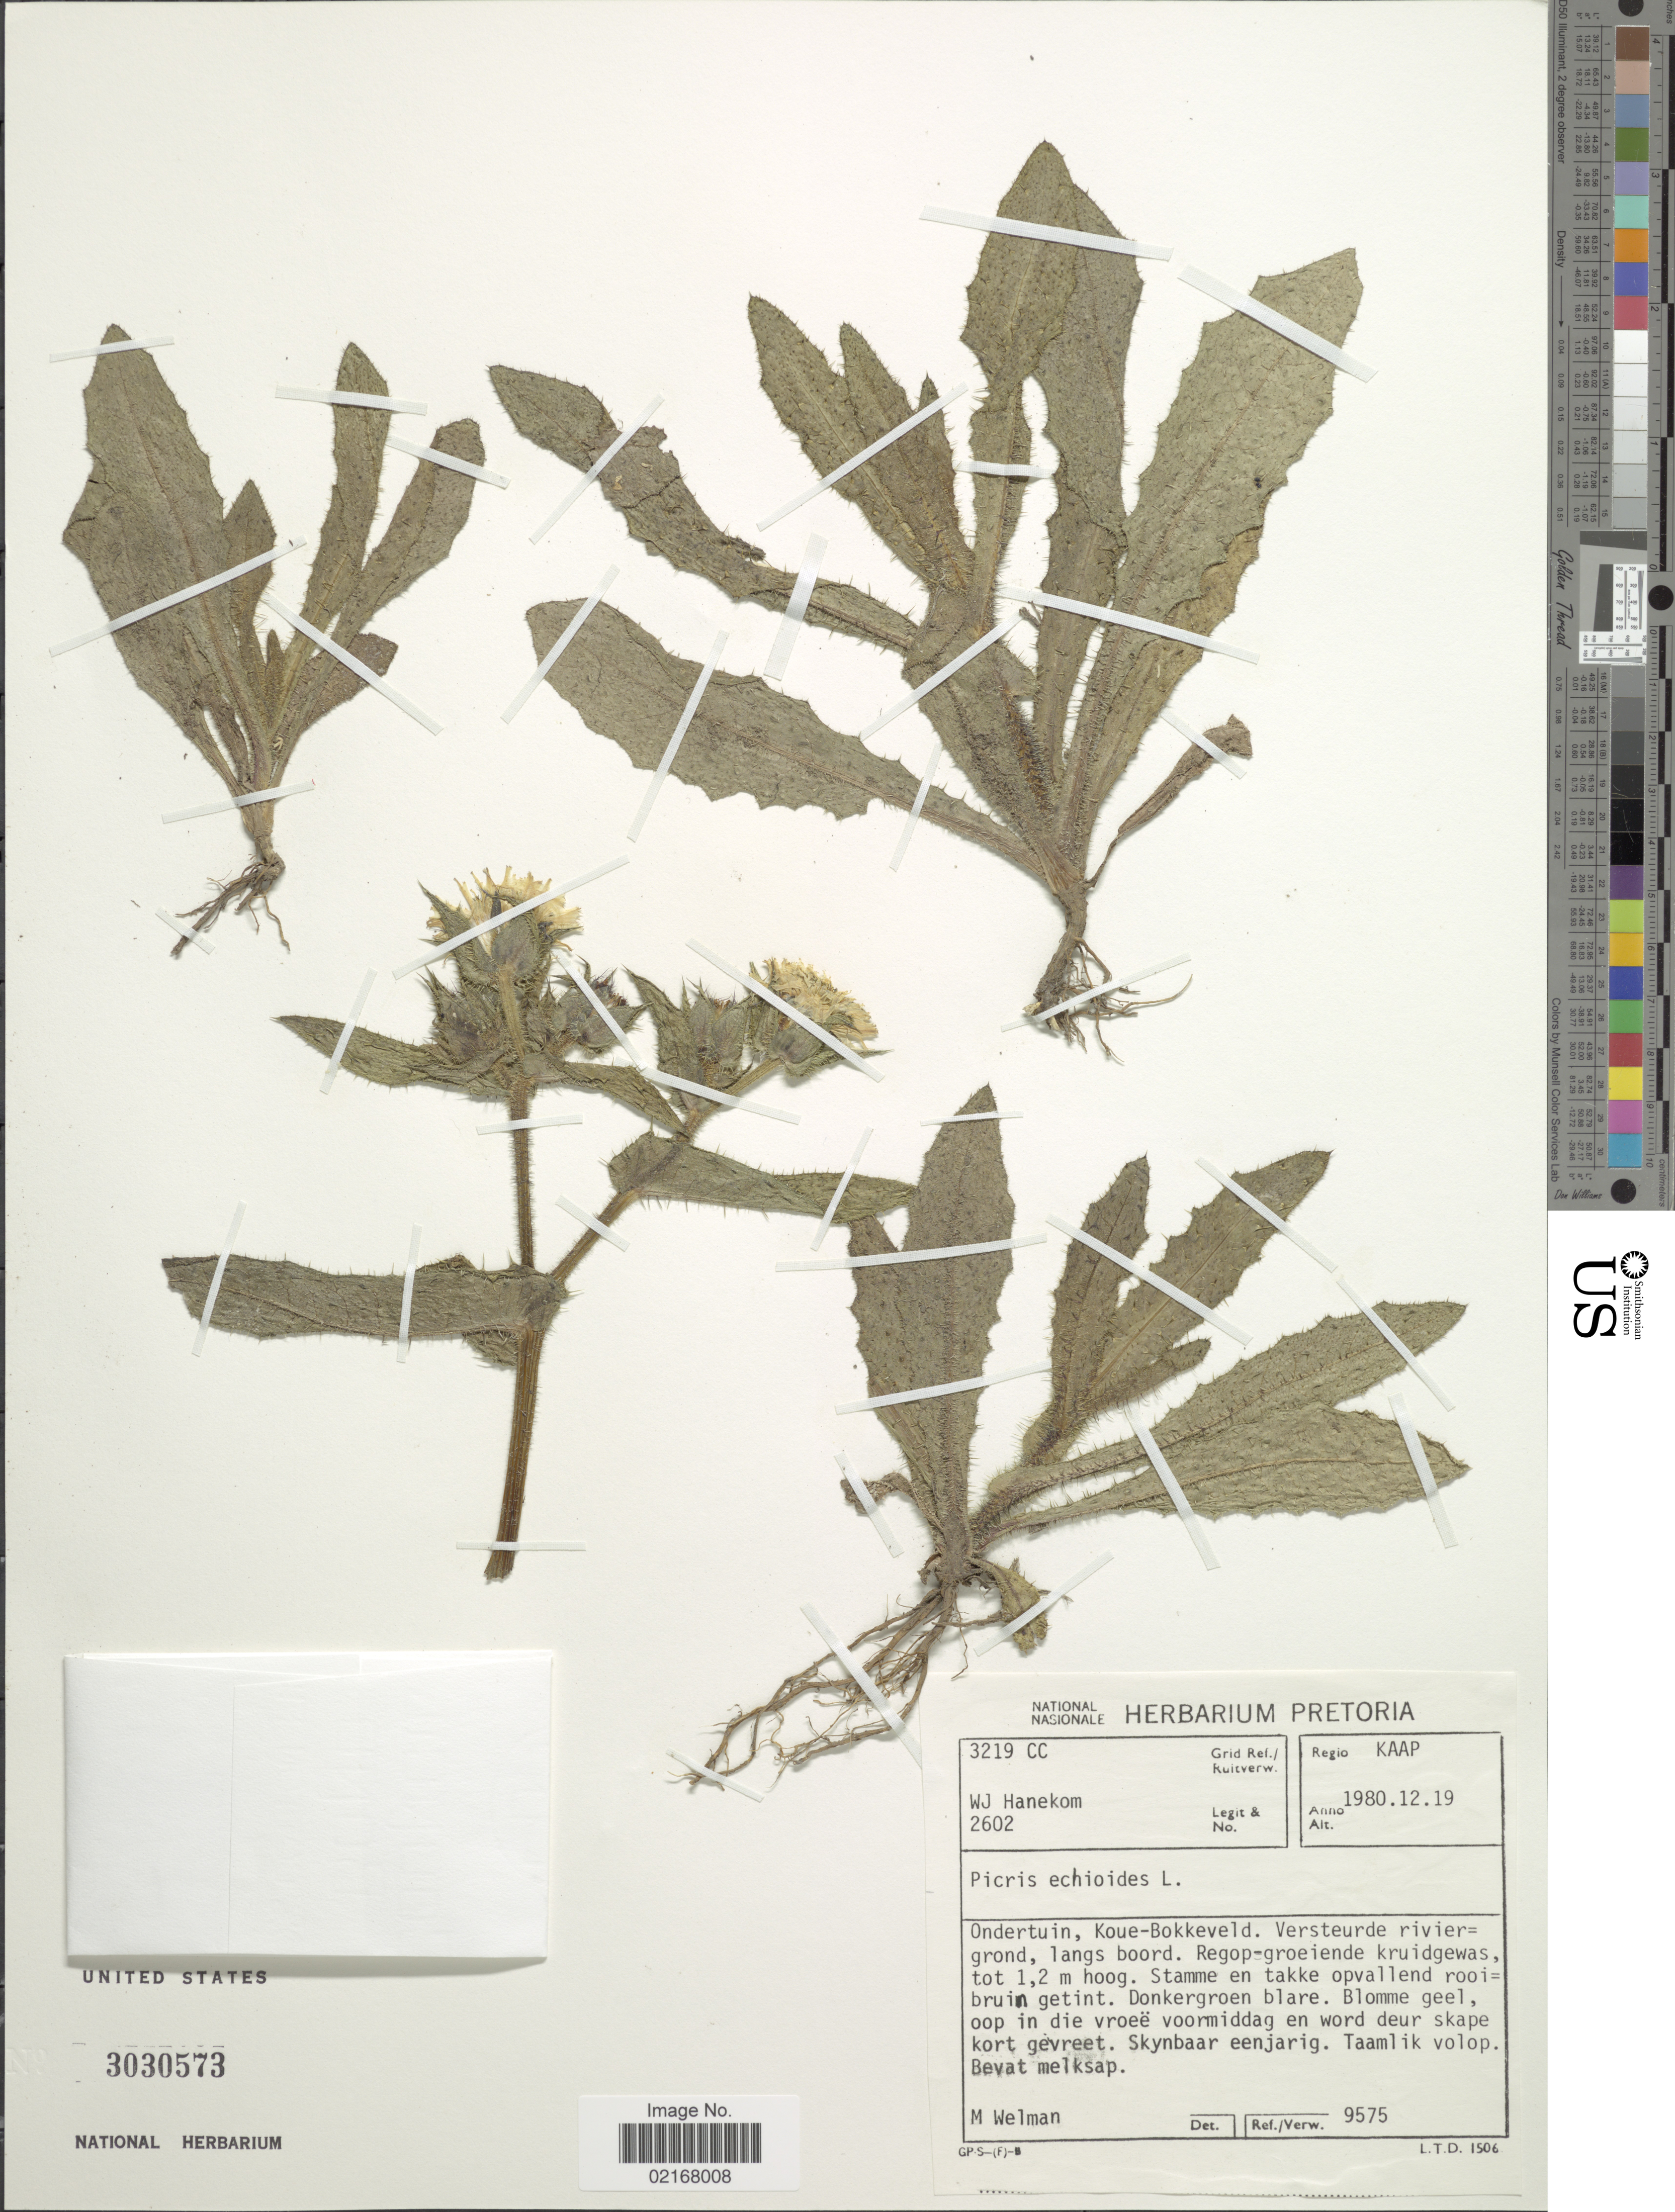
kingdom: Plantae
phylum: Tracheophyta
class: Magnoliopsida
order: Asterales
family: Asteraceae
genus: Helminthotheca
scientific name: Helminthotheca echioides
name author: (L.) Holub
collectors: W. Hanekom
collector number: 2602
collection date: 1980-12-19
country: South Africa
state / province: Western Cape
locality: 3219 CC. Regio Kaap. Ondertuin, Koue-Bokkeveld. Versteurde rivier = grond, langs boord.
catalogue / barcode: US 3030573